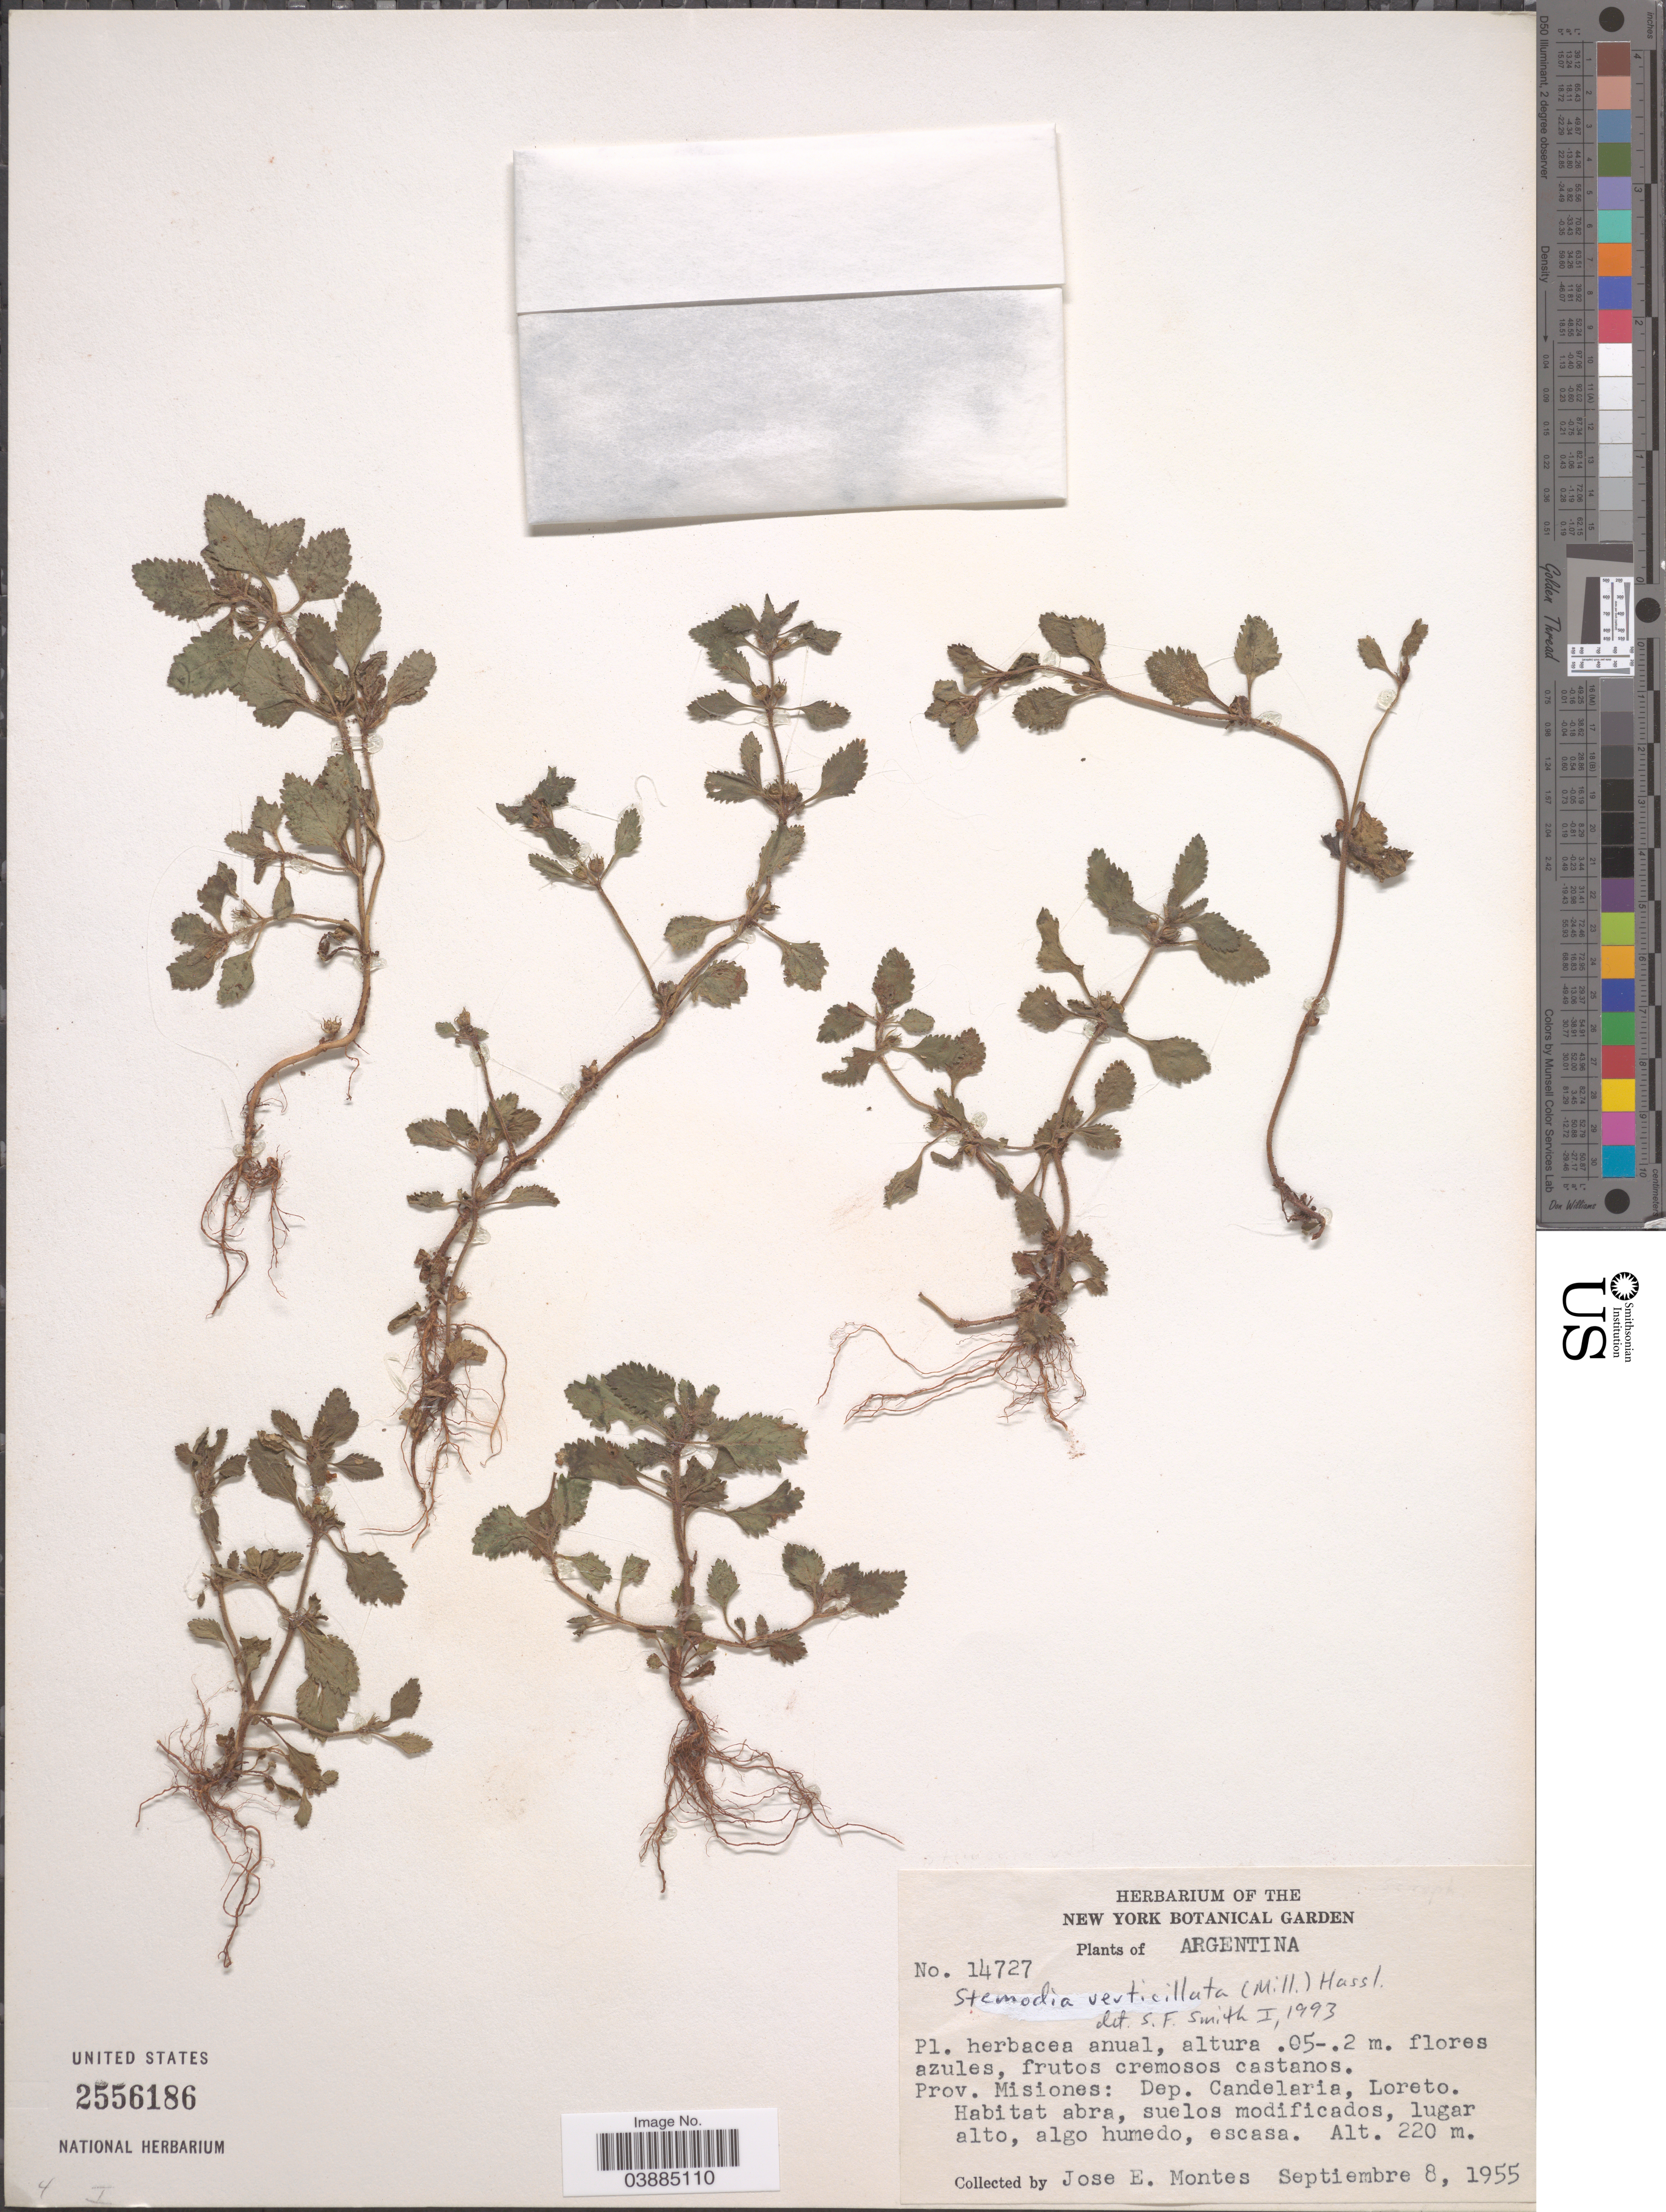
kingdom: Plantae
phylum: Tracheophyta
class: Magnoliopsida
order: Lamiales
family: Plantaginaceae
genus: Stemodia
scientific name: Stemodia verticillata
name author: (Mill.) Hassl.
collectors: J. E. Montes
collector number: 14727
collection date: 1955-09-08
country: Argentina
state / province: Misiones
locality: Dep. Candelaria, Loreto.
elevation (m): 220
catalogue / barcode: US 2556186